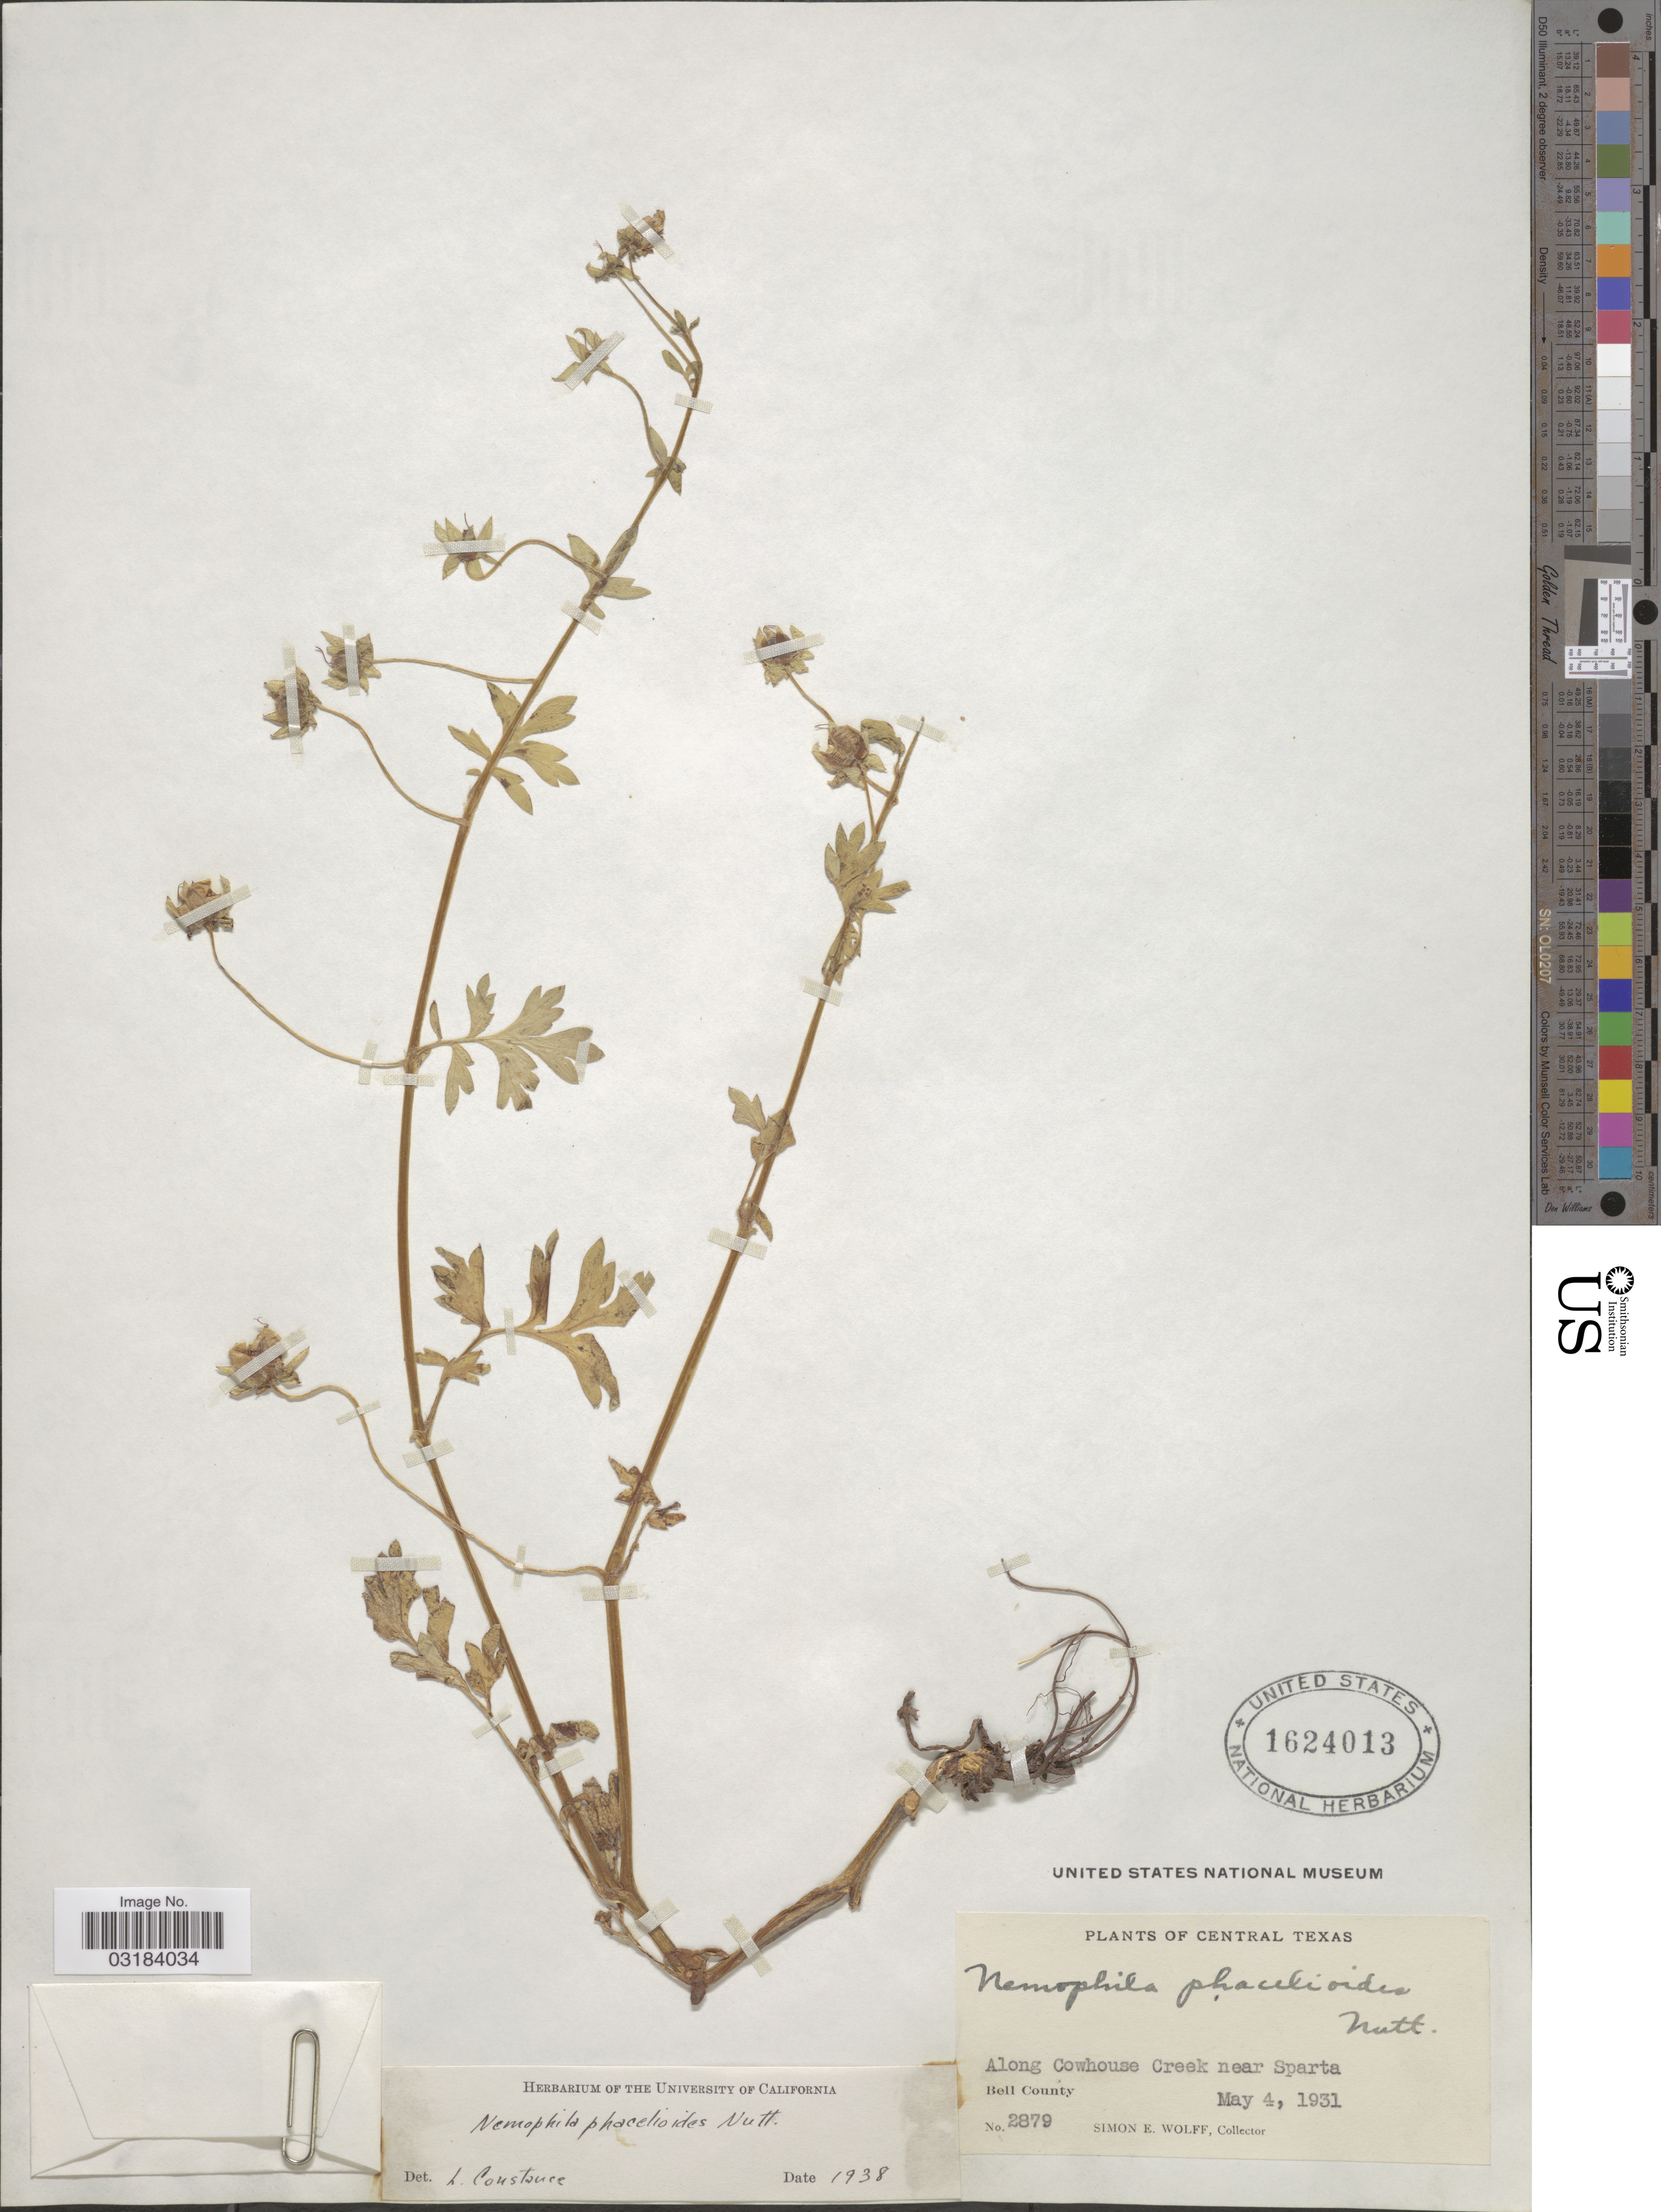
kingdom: Plantae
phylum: Tracheophyta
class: Magnoliopsida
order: Boraginales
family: Hydrophyllaceae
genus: Nemophila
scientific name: Nemophila phacelioides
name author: W.P.C. Barton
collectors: S. E. Wolff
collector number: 2879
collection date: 1931-05-04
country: United States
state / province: Texas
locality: Central Texas, Along Cowhouse Creek near Sparta, Bell County.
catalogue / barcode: US 1624013